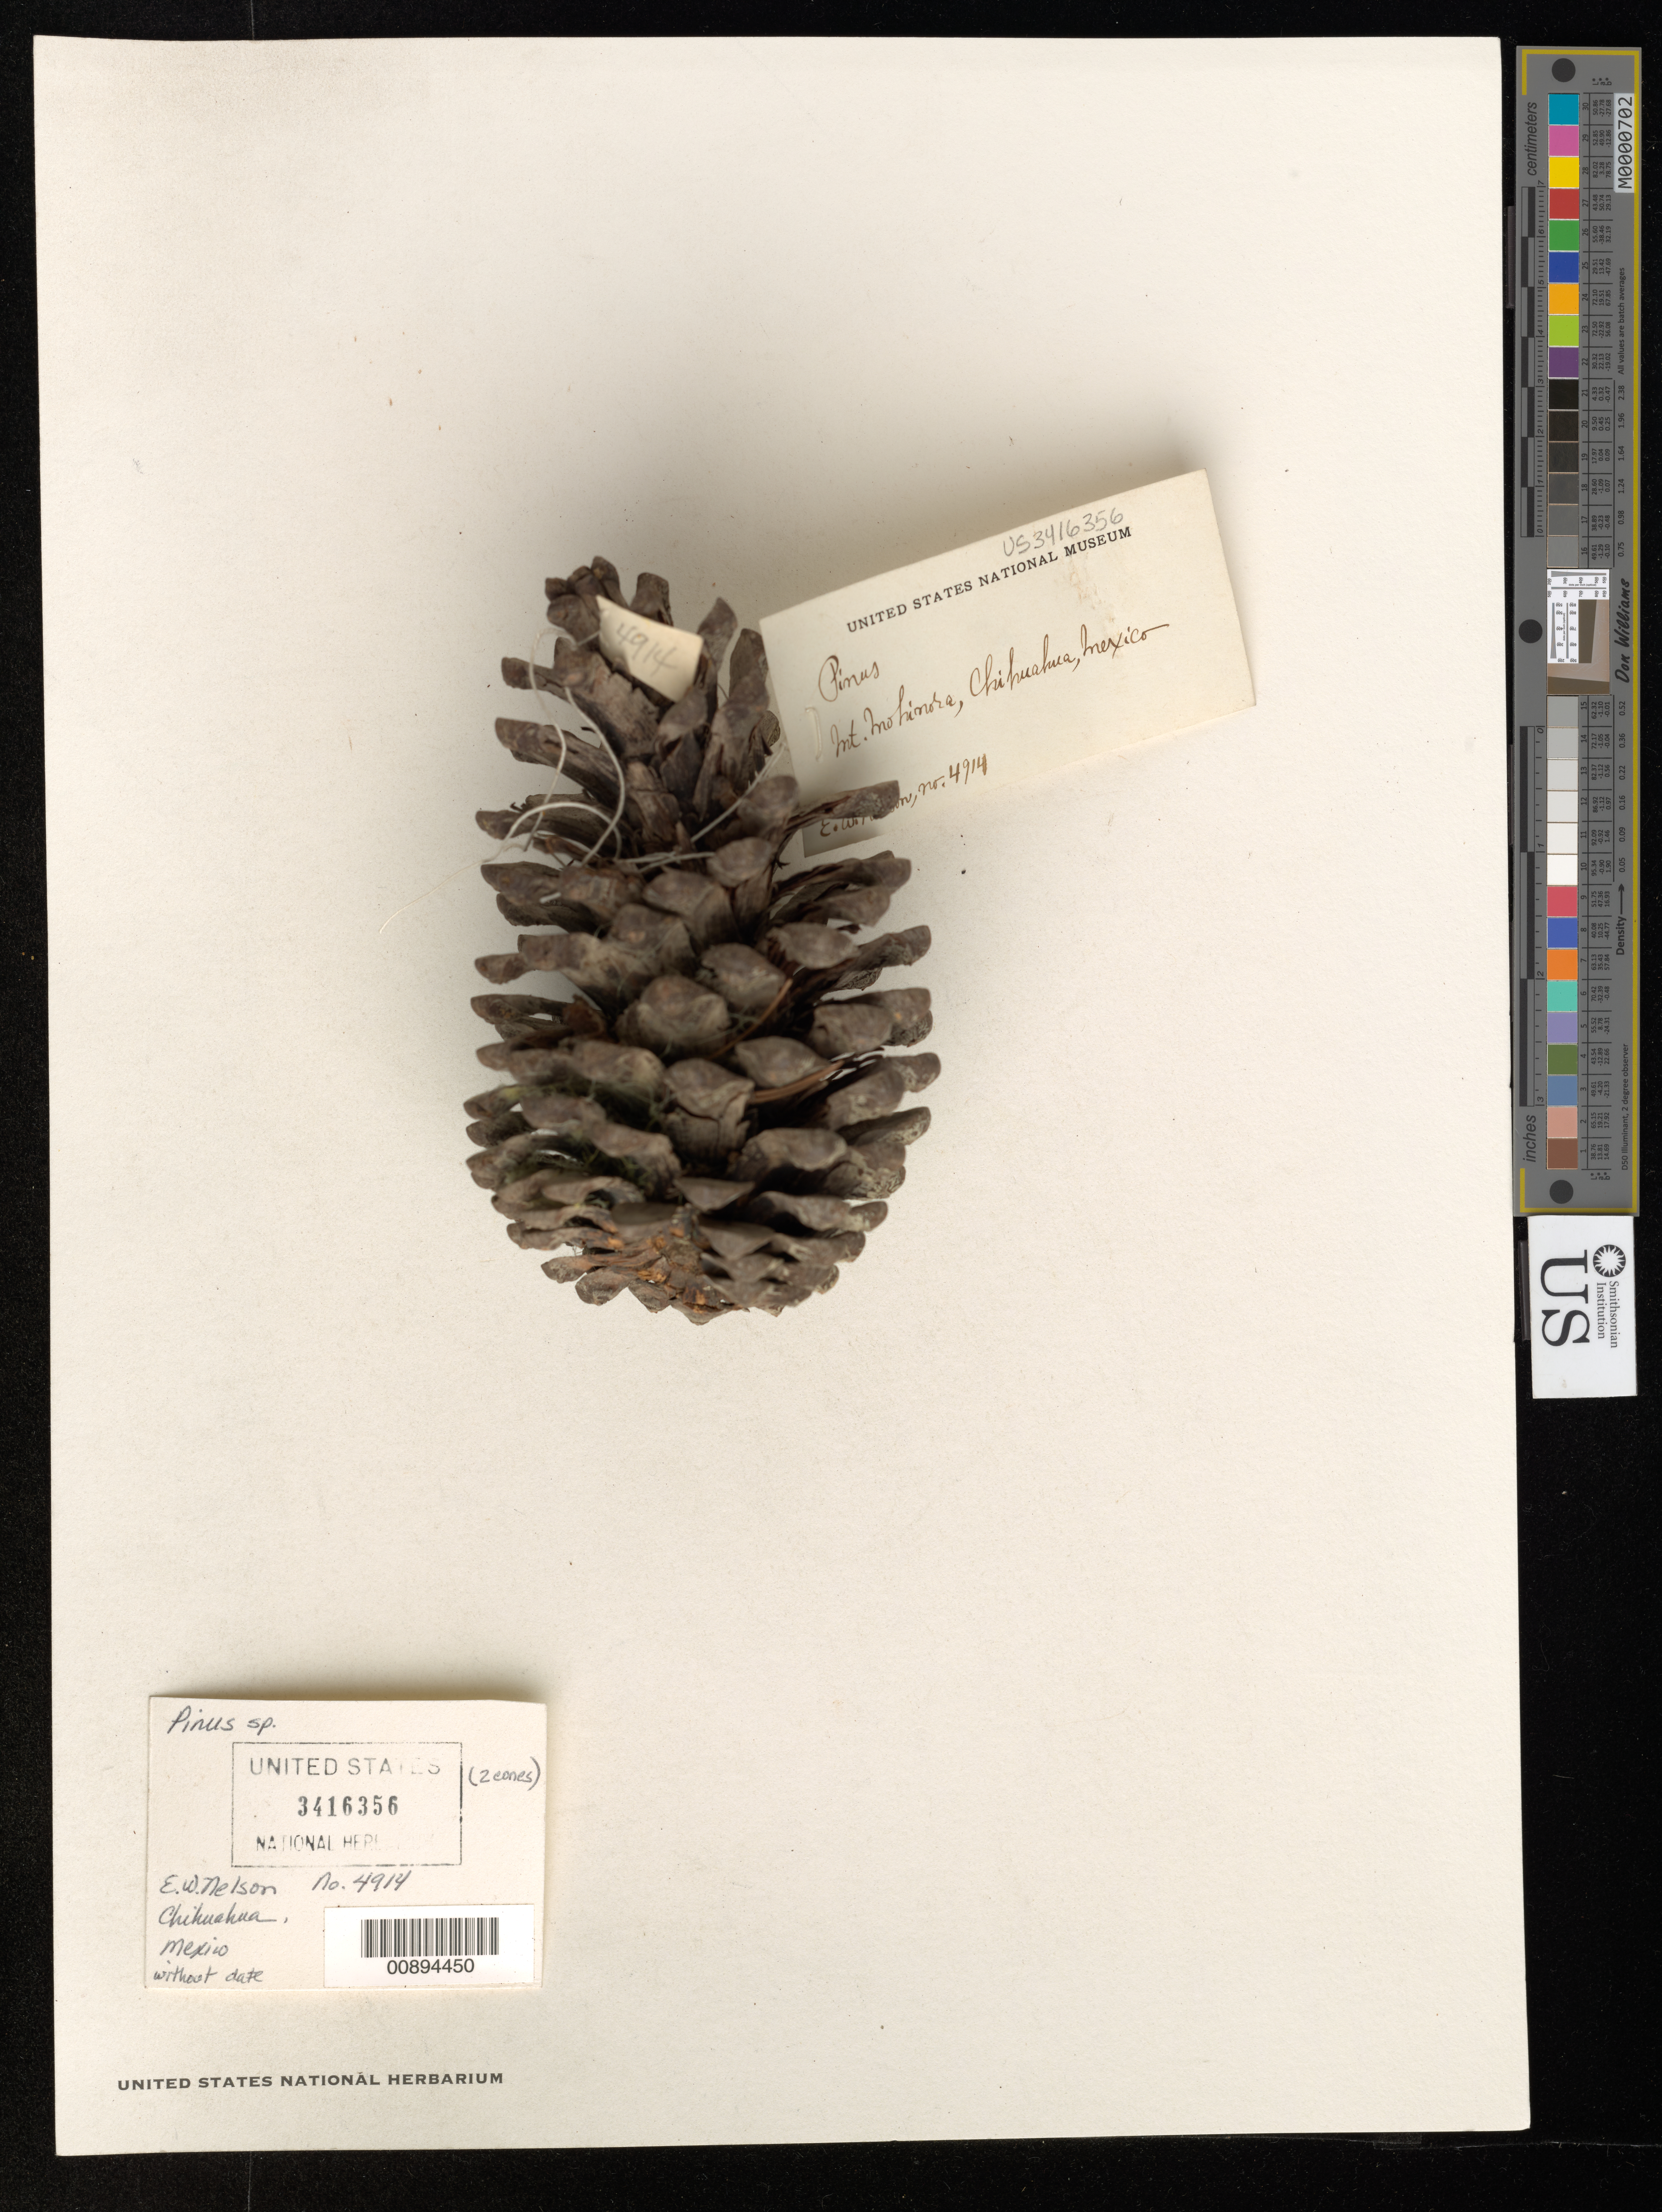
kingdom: Plantae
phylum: Tracheophyta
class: Pinopsida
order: Pinales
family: Pinaceae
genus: Pinus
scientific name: Pinus sp.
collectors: E. W. Nelson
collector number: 4914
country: Mexico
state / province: Chihuahua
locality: Mt. Mohinora, Chihuahua.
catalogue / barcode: US 3416356